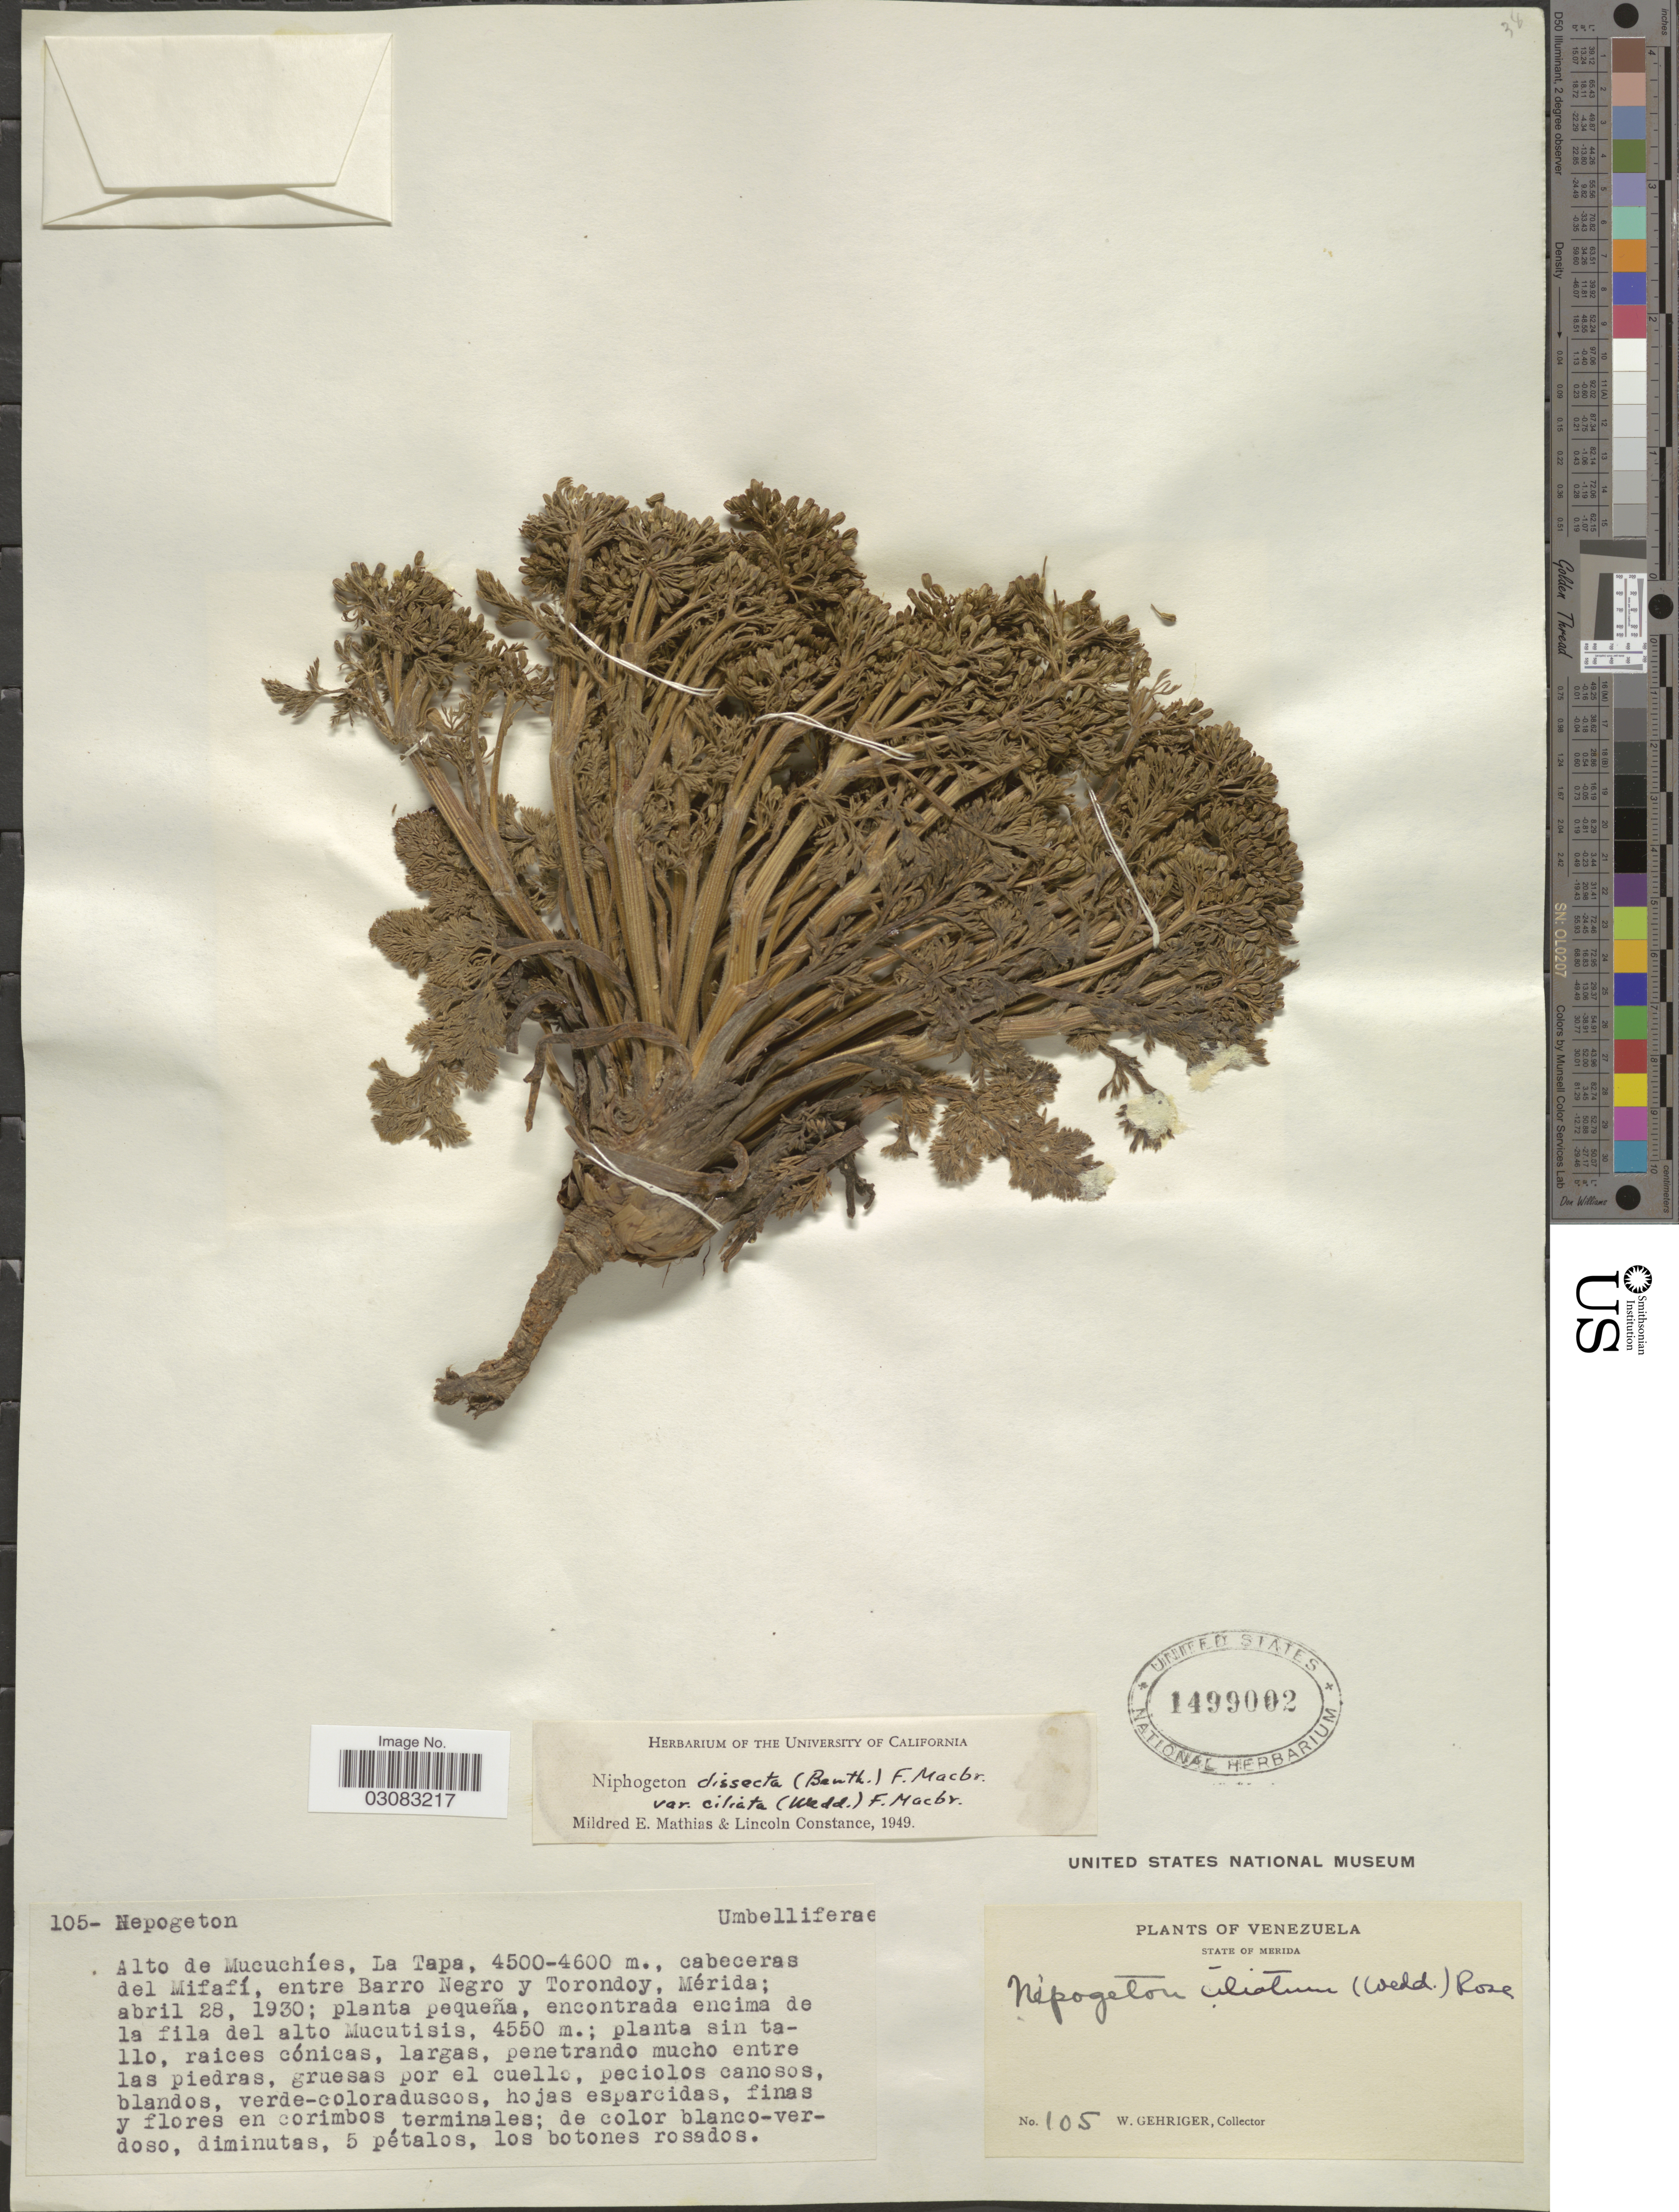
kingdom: Plantae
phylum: Tracheophyta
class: Magnoliopsida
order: Apiales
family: Apiaceae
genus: Niphogeton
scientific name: Niphogeton dissecta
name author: (Benth.) J.F. Macbr.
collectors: W. Gehriger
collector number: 105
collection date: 1930-04-28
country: Venezuela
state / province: Mérida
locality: State of Merida. Alto de Mucuchíes, La Tapa, cabeceras del Mifafí, entre Barro Negro y Torondoy, Mérida.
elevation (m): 4500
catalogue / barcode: US 1499002